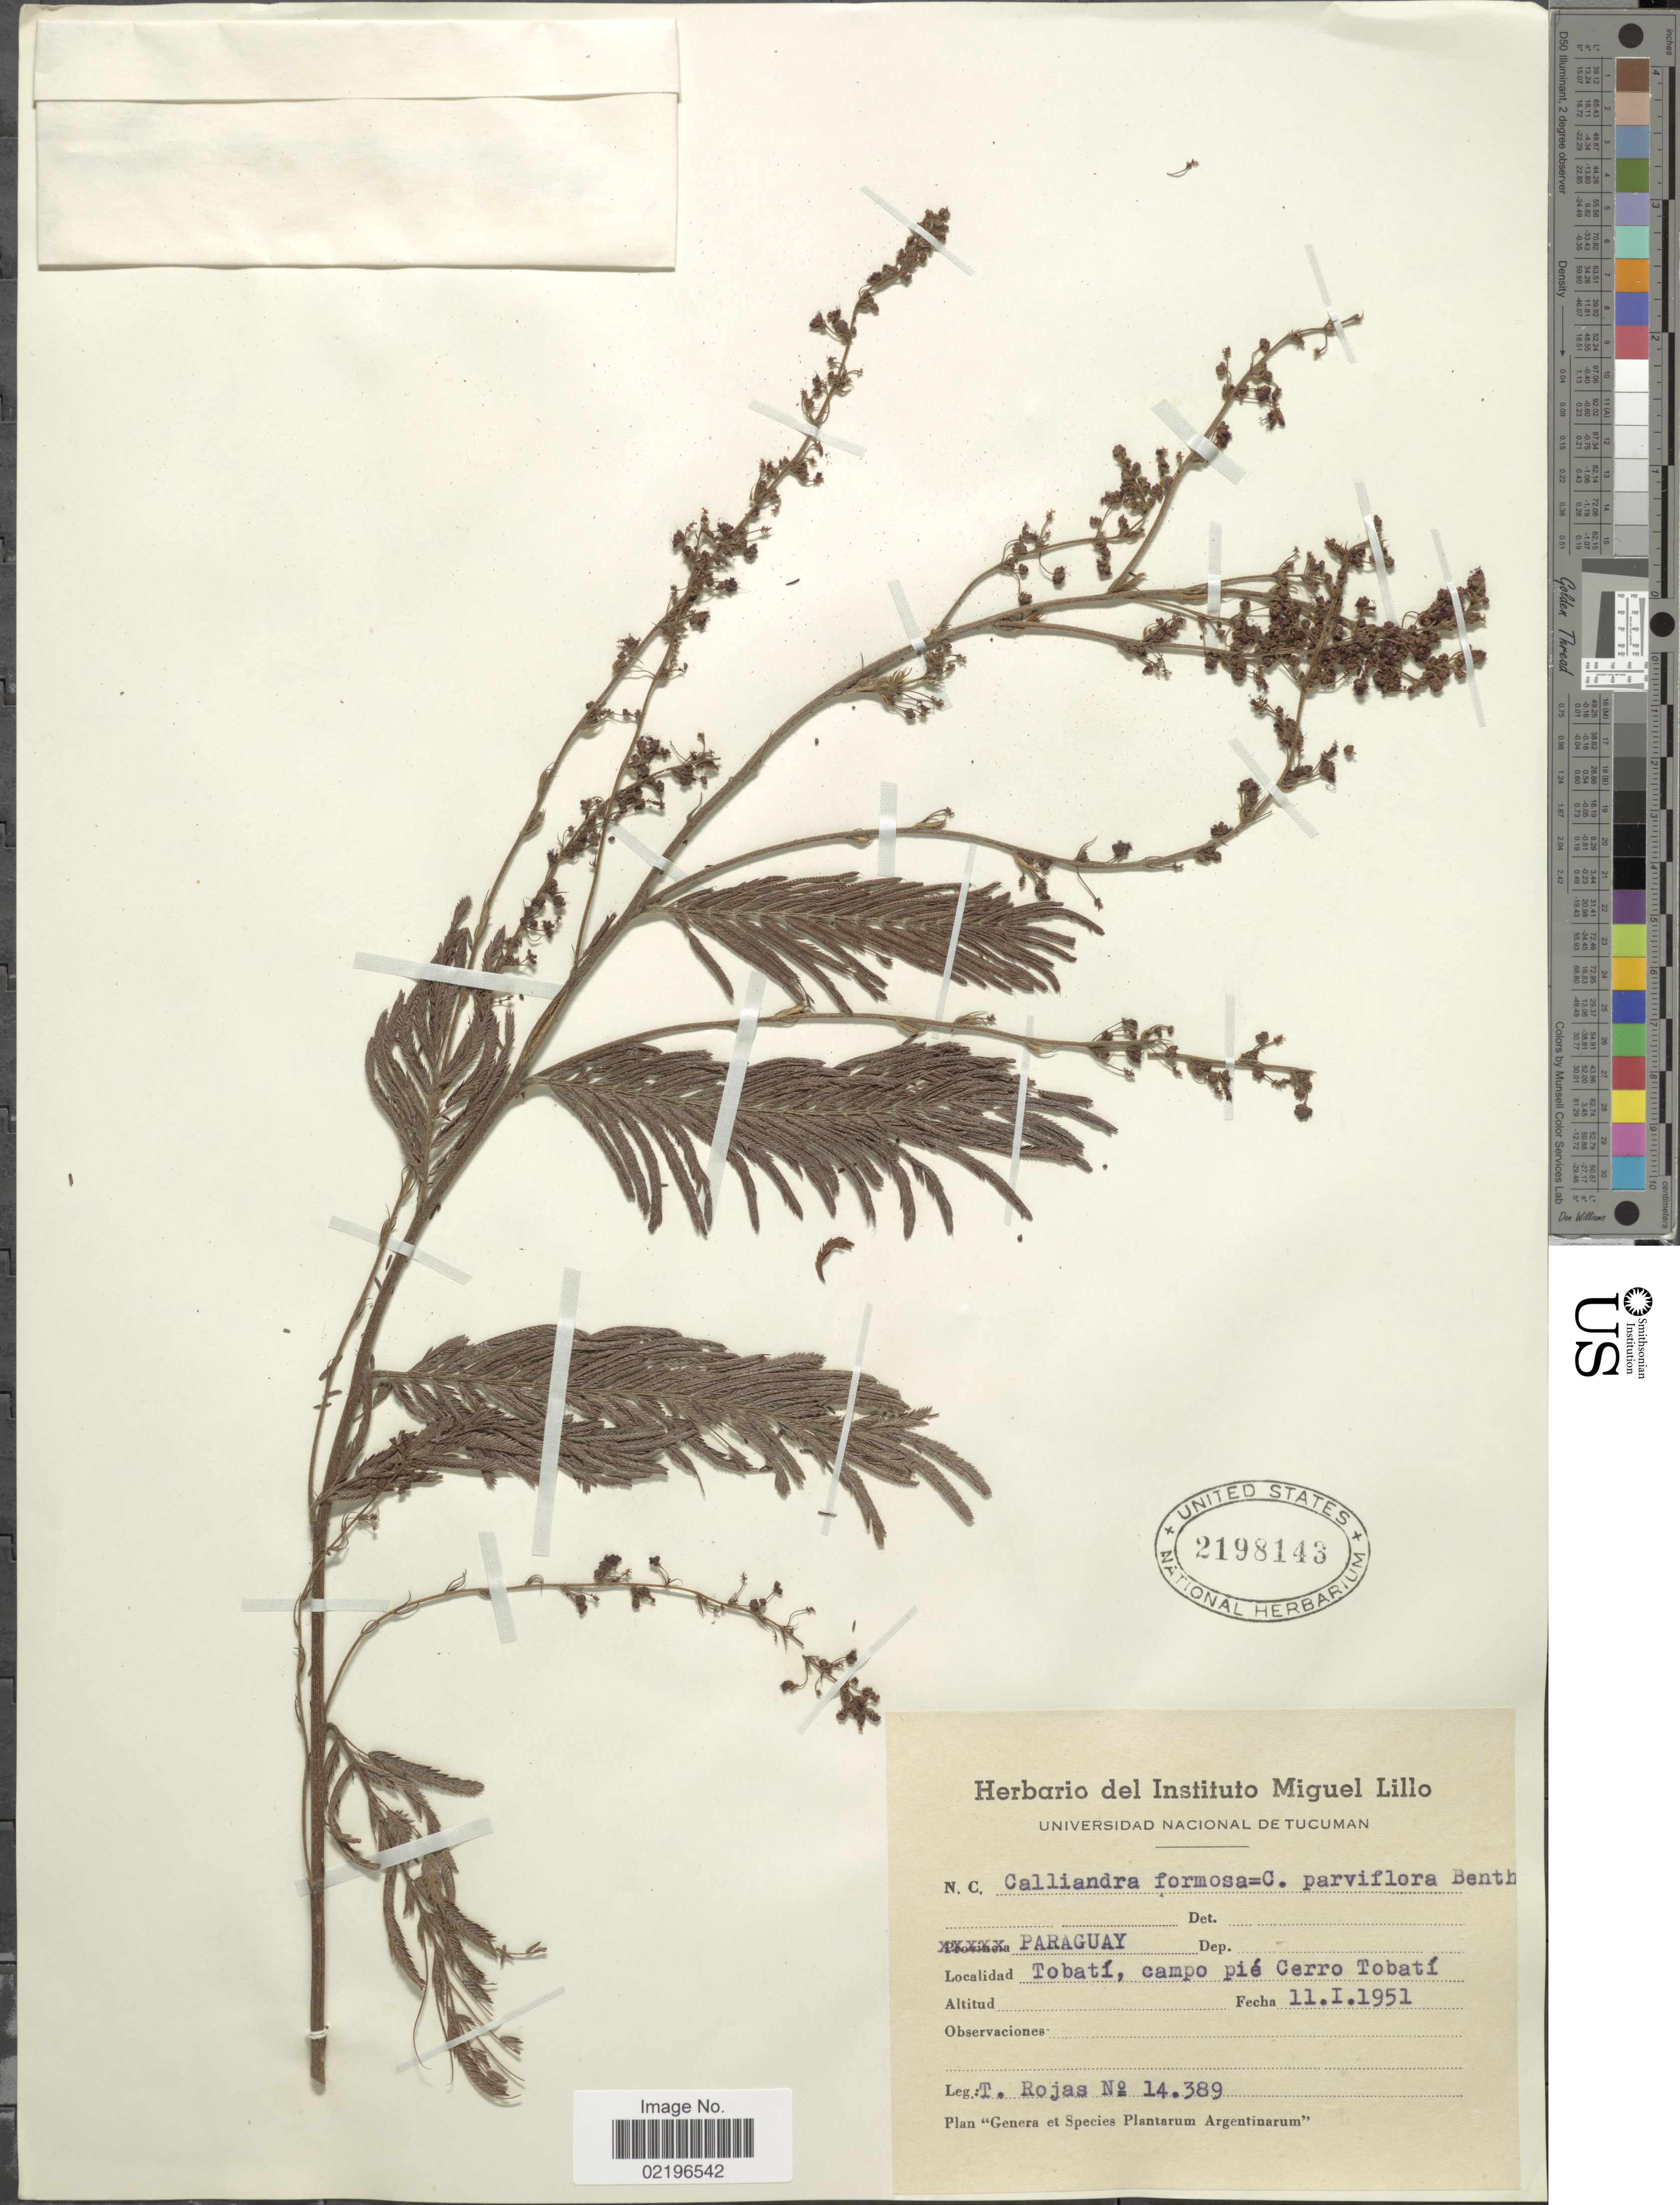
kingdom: Plantae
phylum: Tracheophyta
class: Magnoliopsida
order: Fabales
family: Fabaceae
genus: Calliandra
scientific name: Calliandra parviflora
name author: Benth.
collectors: T. Rojas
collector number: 14389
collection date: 1951-01-11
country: Paraguay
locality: Tobati, campo pie Cerro Tobati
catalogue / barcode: US 2198143